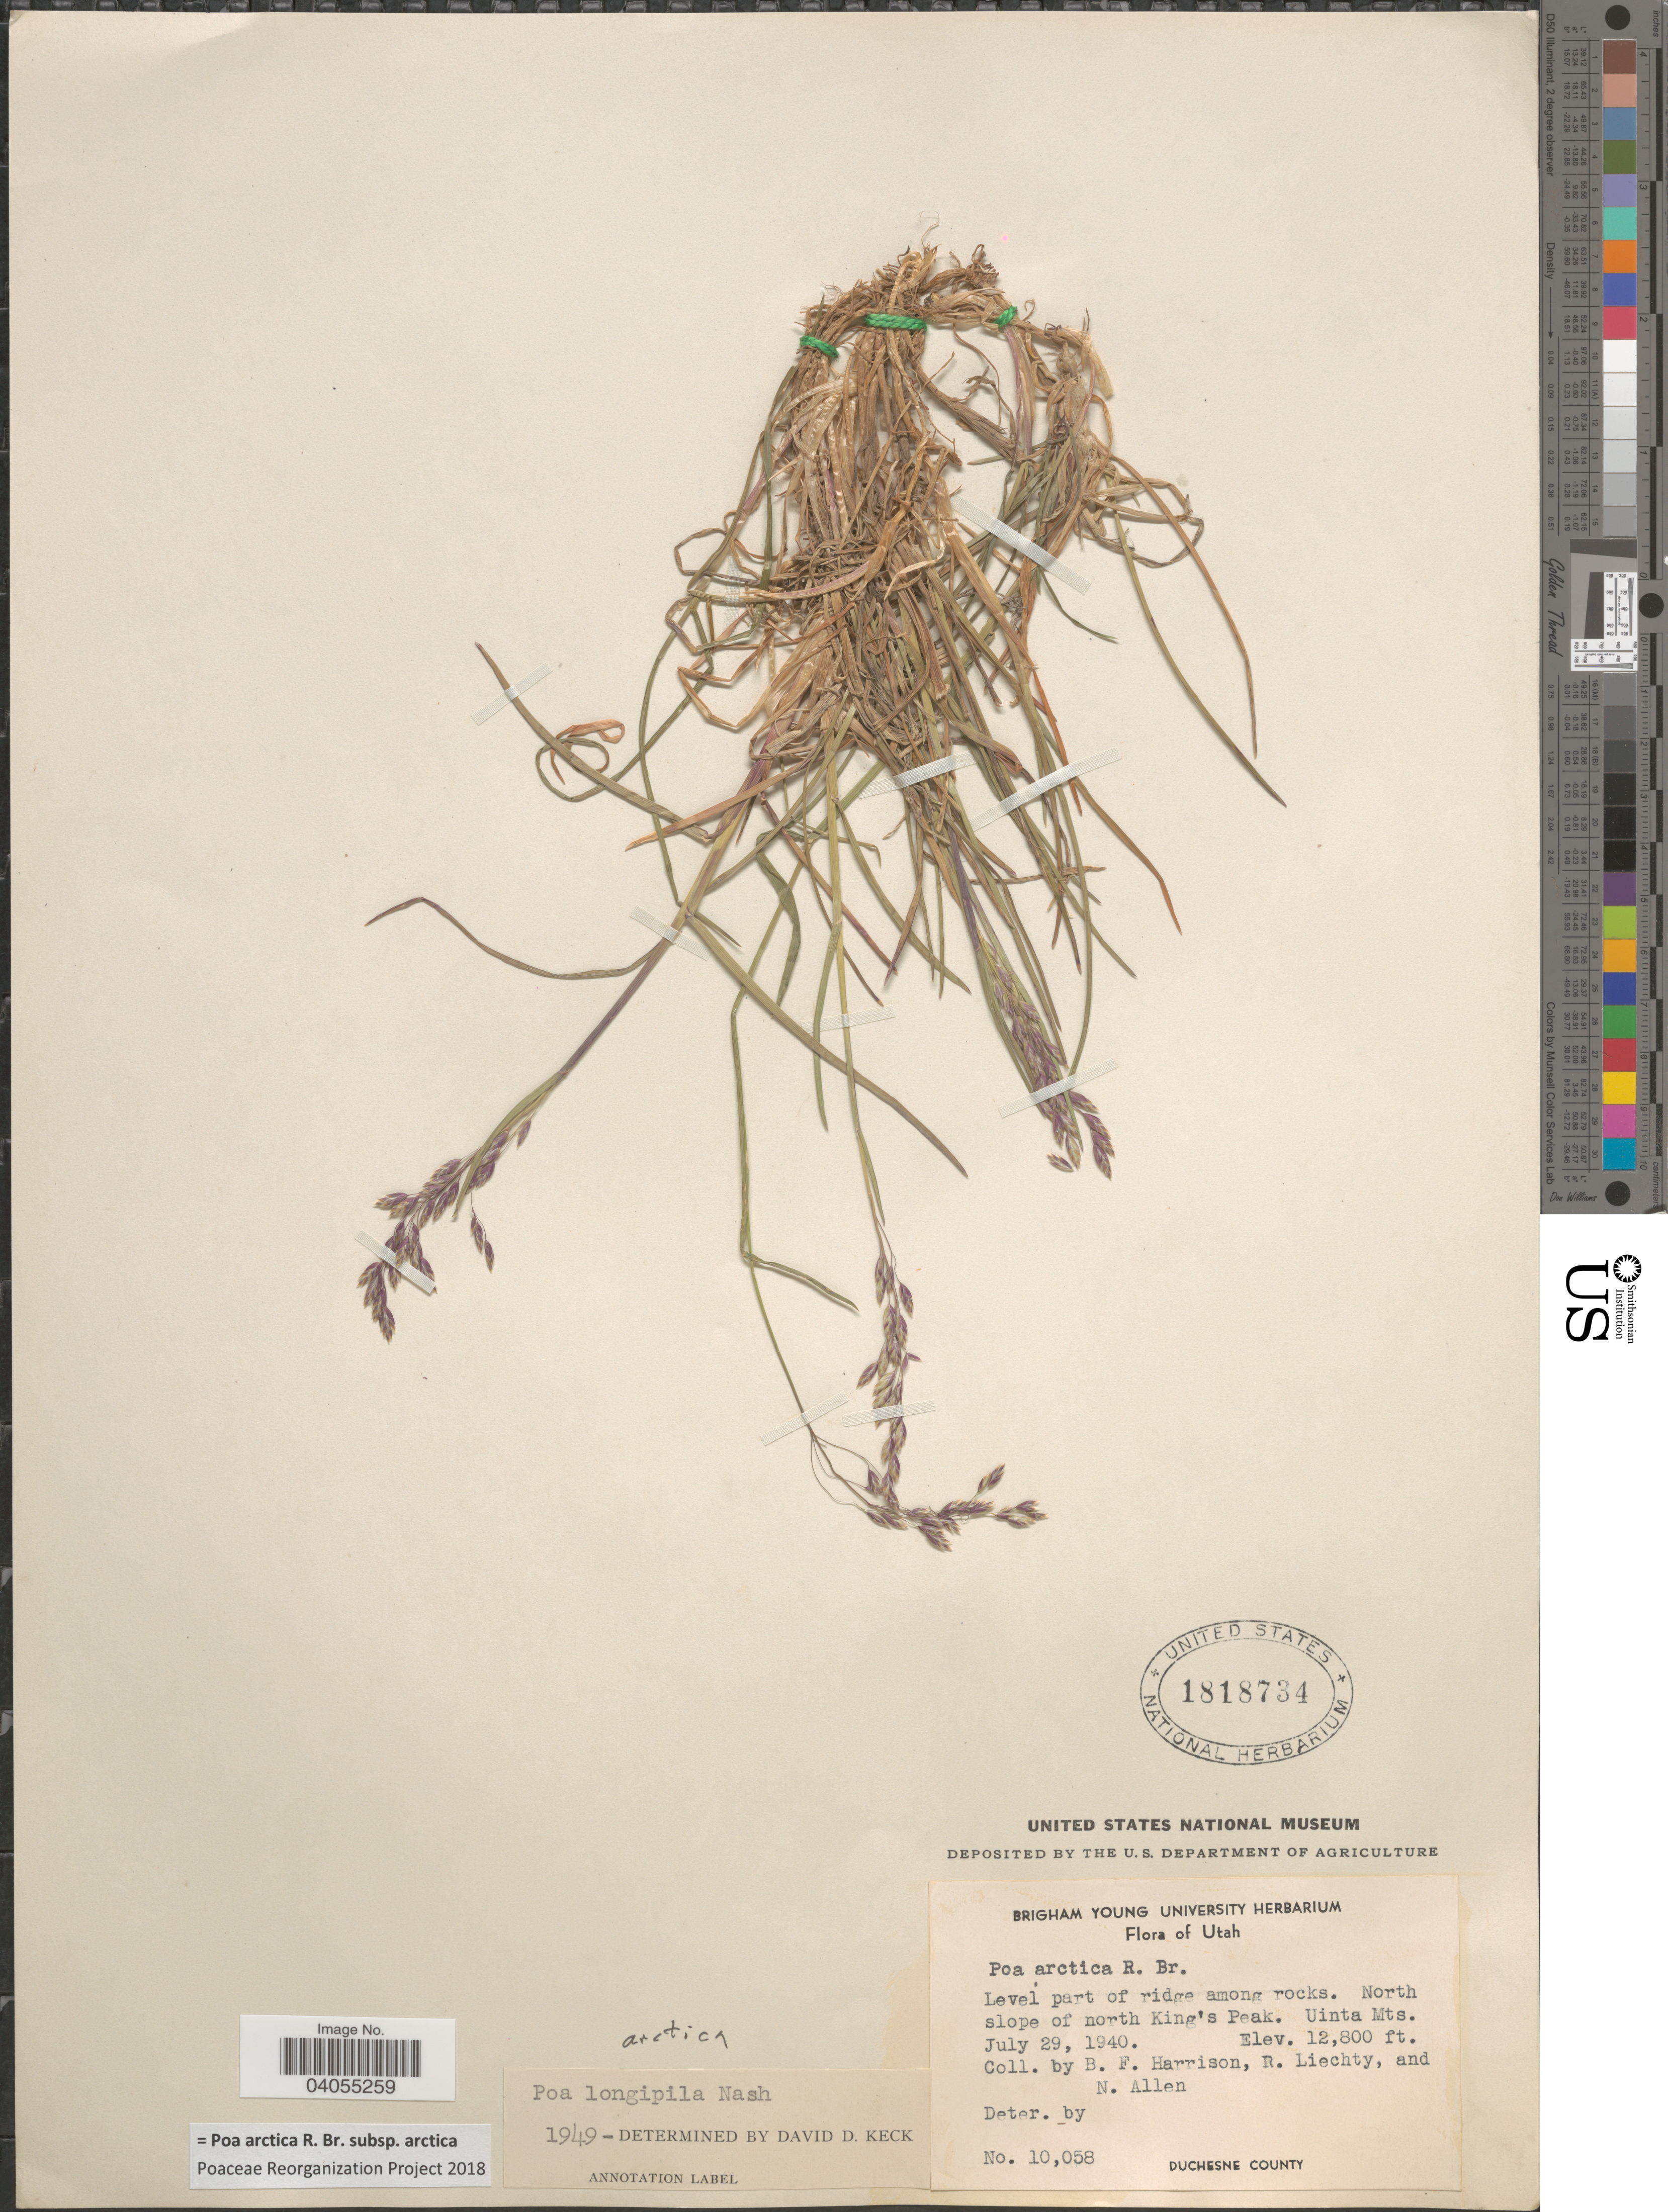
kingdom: Plantae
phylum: Tracheophyta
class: Liliopsida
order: Poales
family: Poaceae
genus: Poa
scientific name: Poa arctica subsp. arctica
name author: R. Br.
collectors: B. F. Harrison, R. Liechty & N. Allen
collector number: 10058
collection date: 1940-07-29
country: United States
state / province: Utah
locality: North slope of north King's Peak. Uinta Mts. Duchesne County.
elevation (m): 3901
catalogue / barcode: US 1818734